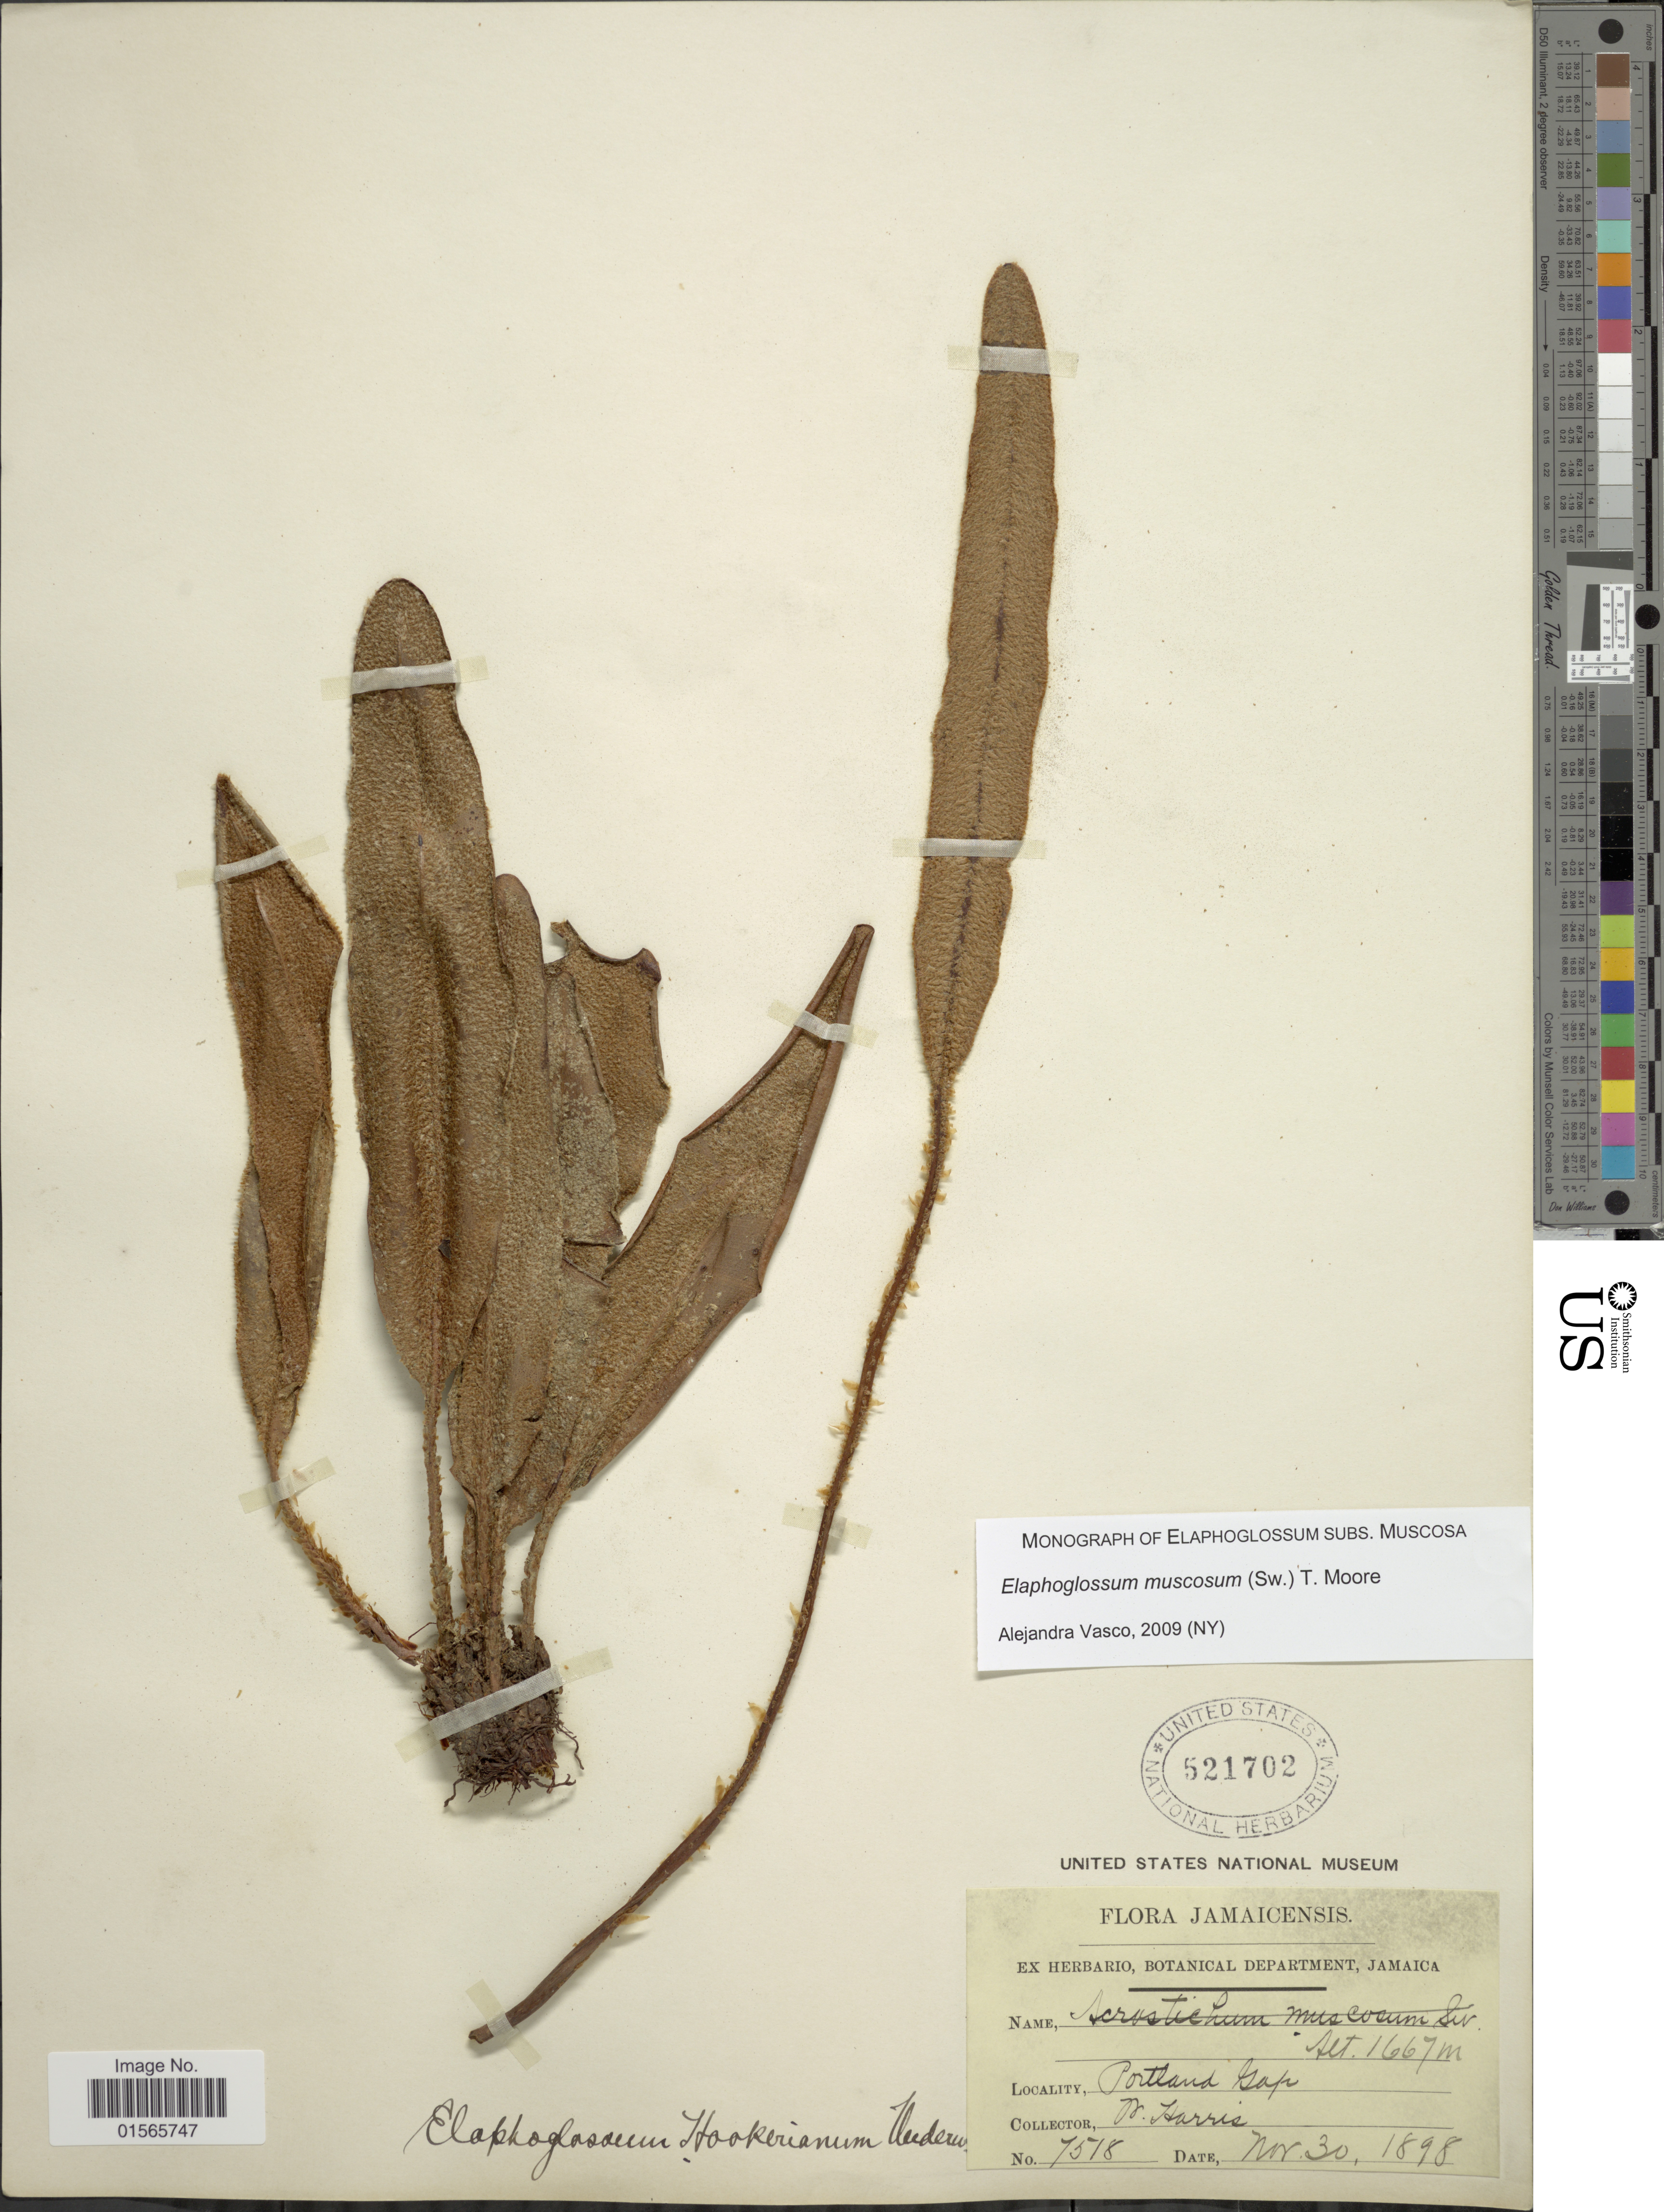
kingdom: Plantae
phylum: Tracheophyta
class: Polypodiopsida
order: Polypodiales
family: Dryopteridaceae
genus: Elaphoglossum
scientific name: Elaphoglossum muscosum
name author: (Sw.) T. Moore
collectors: N. Harris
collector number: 7518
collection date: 1898-11-30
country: Jamaica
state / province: Portland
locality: Portland Gap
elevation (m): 1667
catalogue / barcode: US 521702